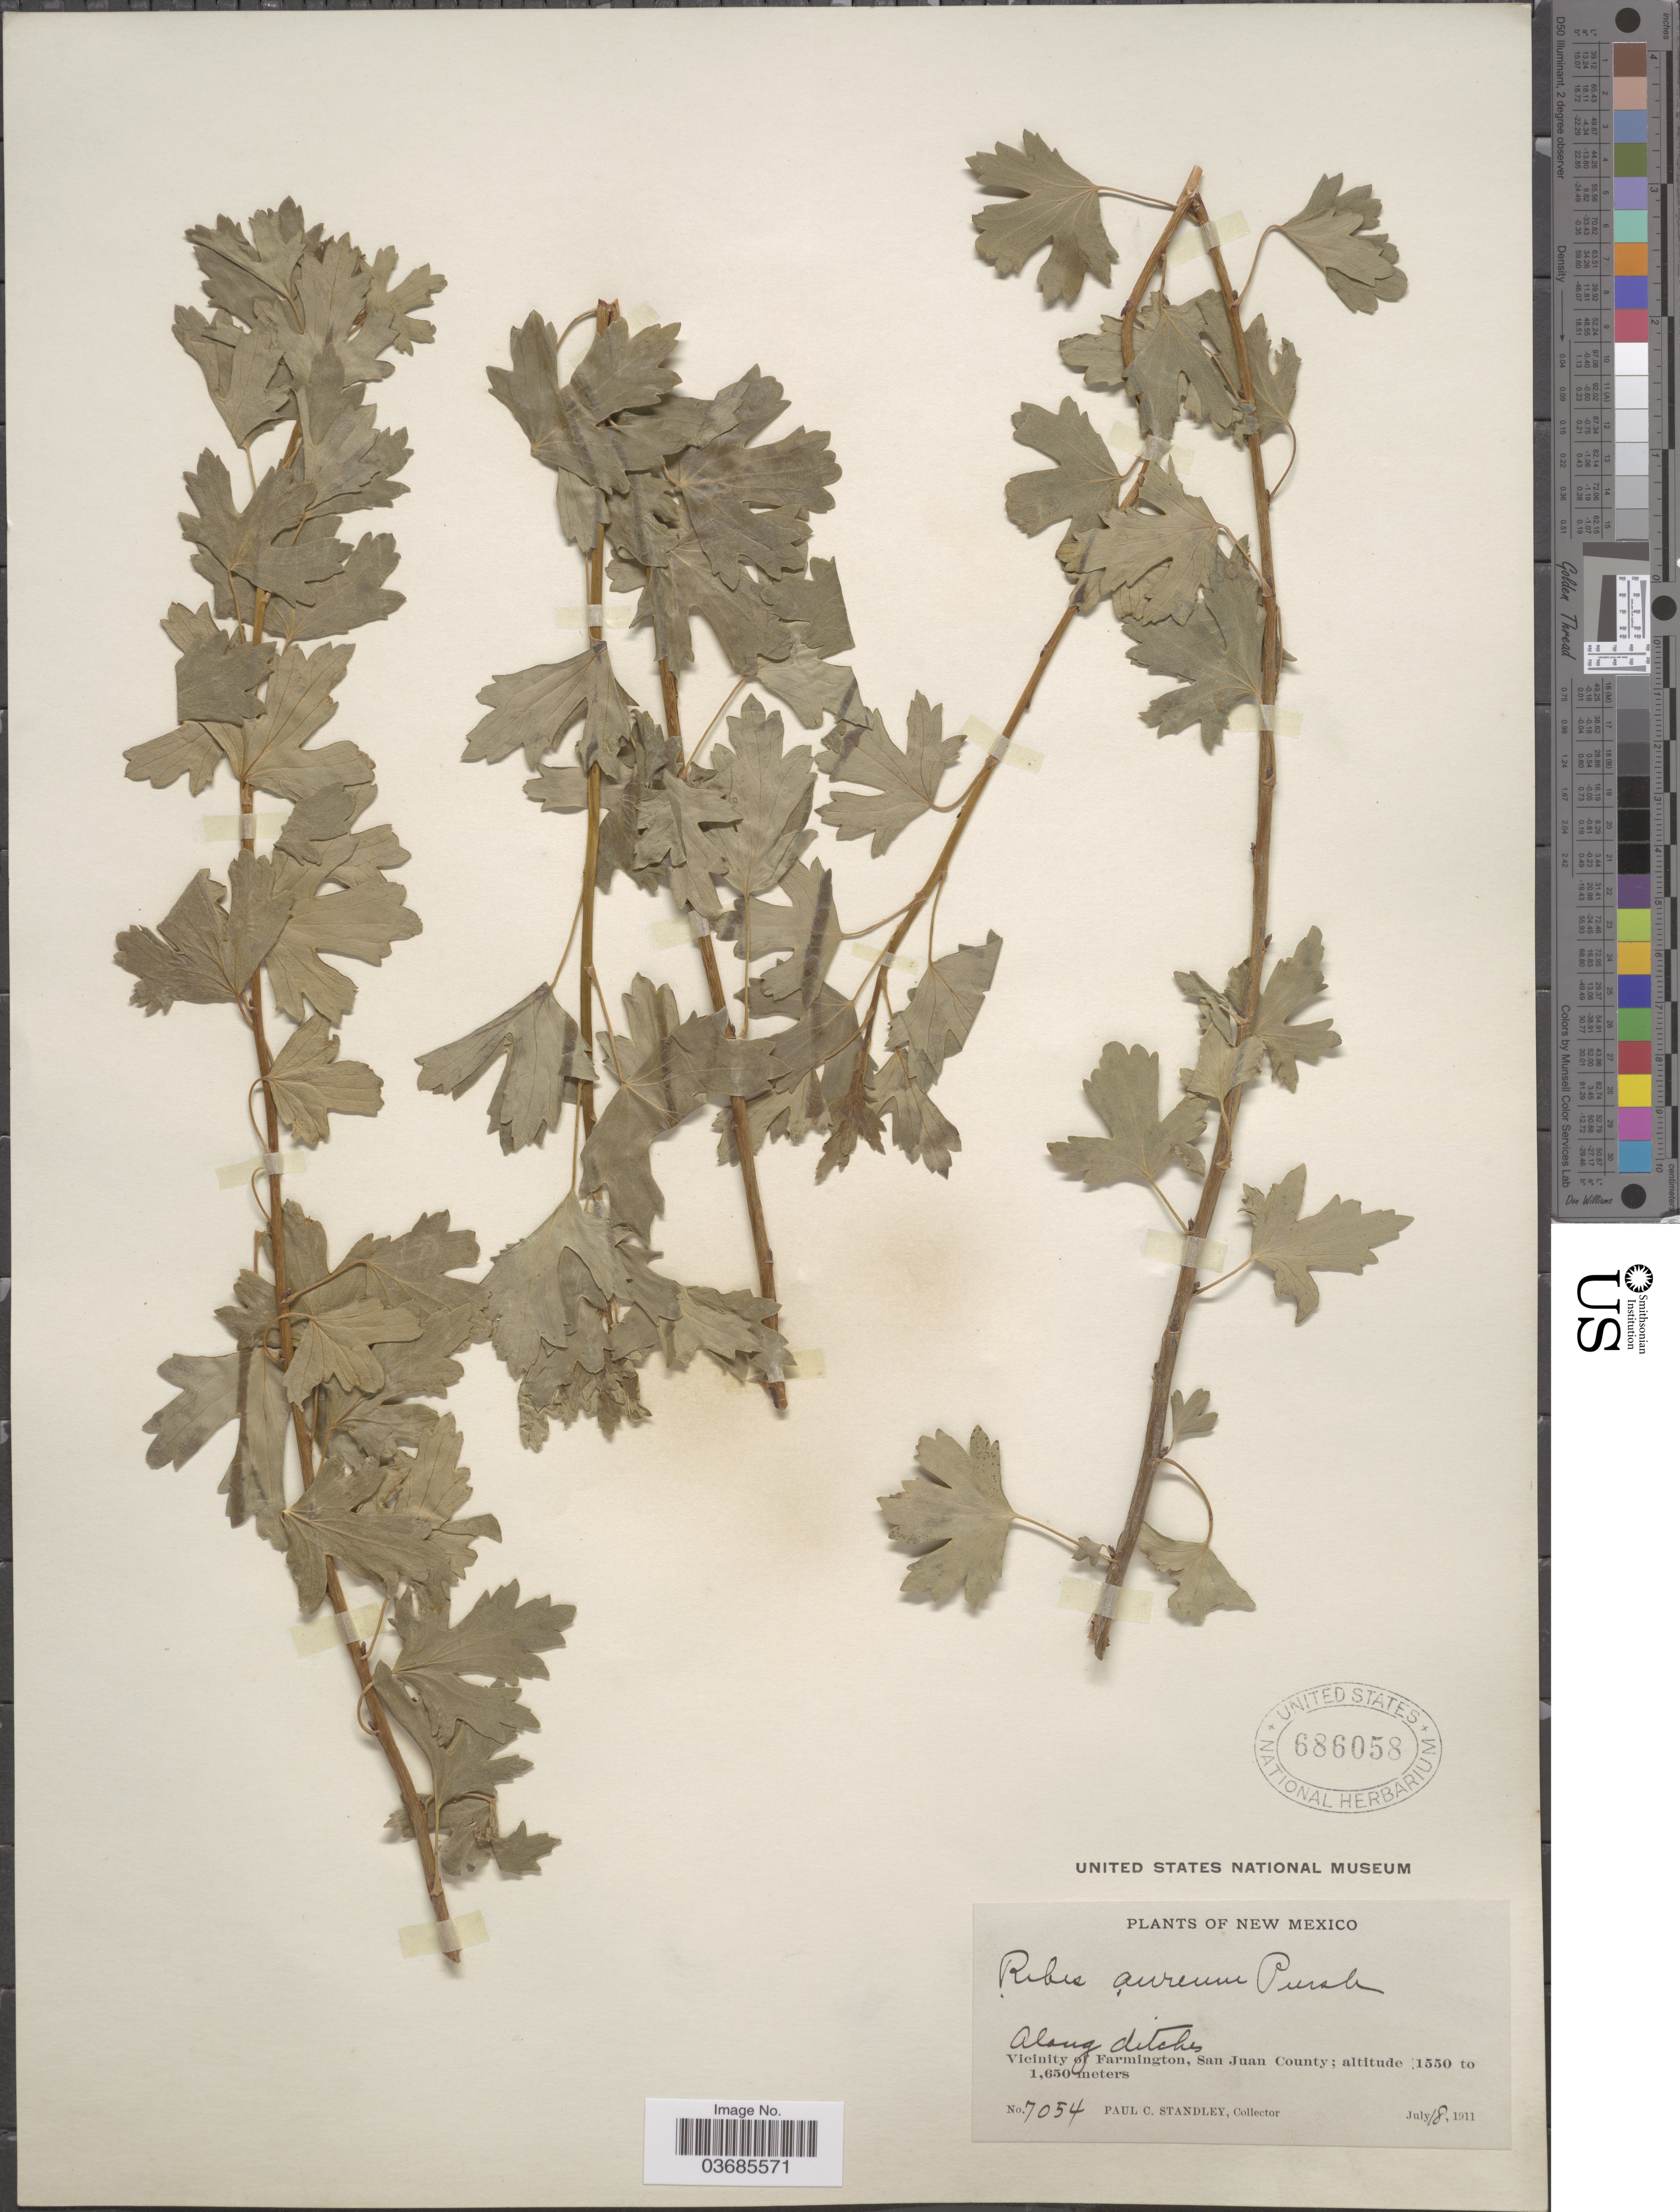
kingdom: Plantae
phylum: Tracheophyta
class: Magnoliopsida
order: Saxifragales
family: Grossulariaceae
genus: Ribes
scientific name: Ribes aureum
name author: Pursh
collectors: P. C. Standley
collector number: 7054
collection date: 1911-07-18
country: United States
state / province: New Mexico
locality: Vicinity of Farmington, San Juan County.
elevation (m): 1550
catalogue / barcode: US 686058